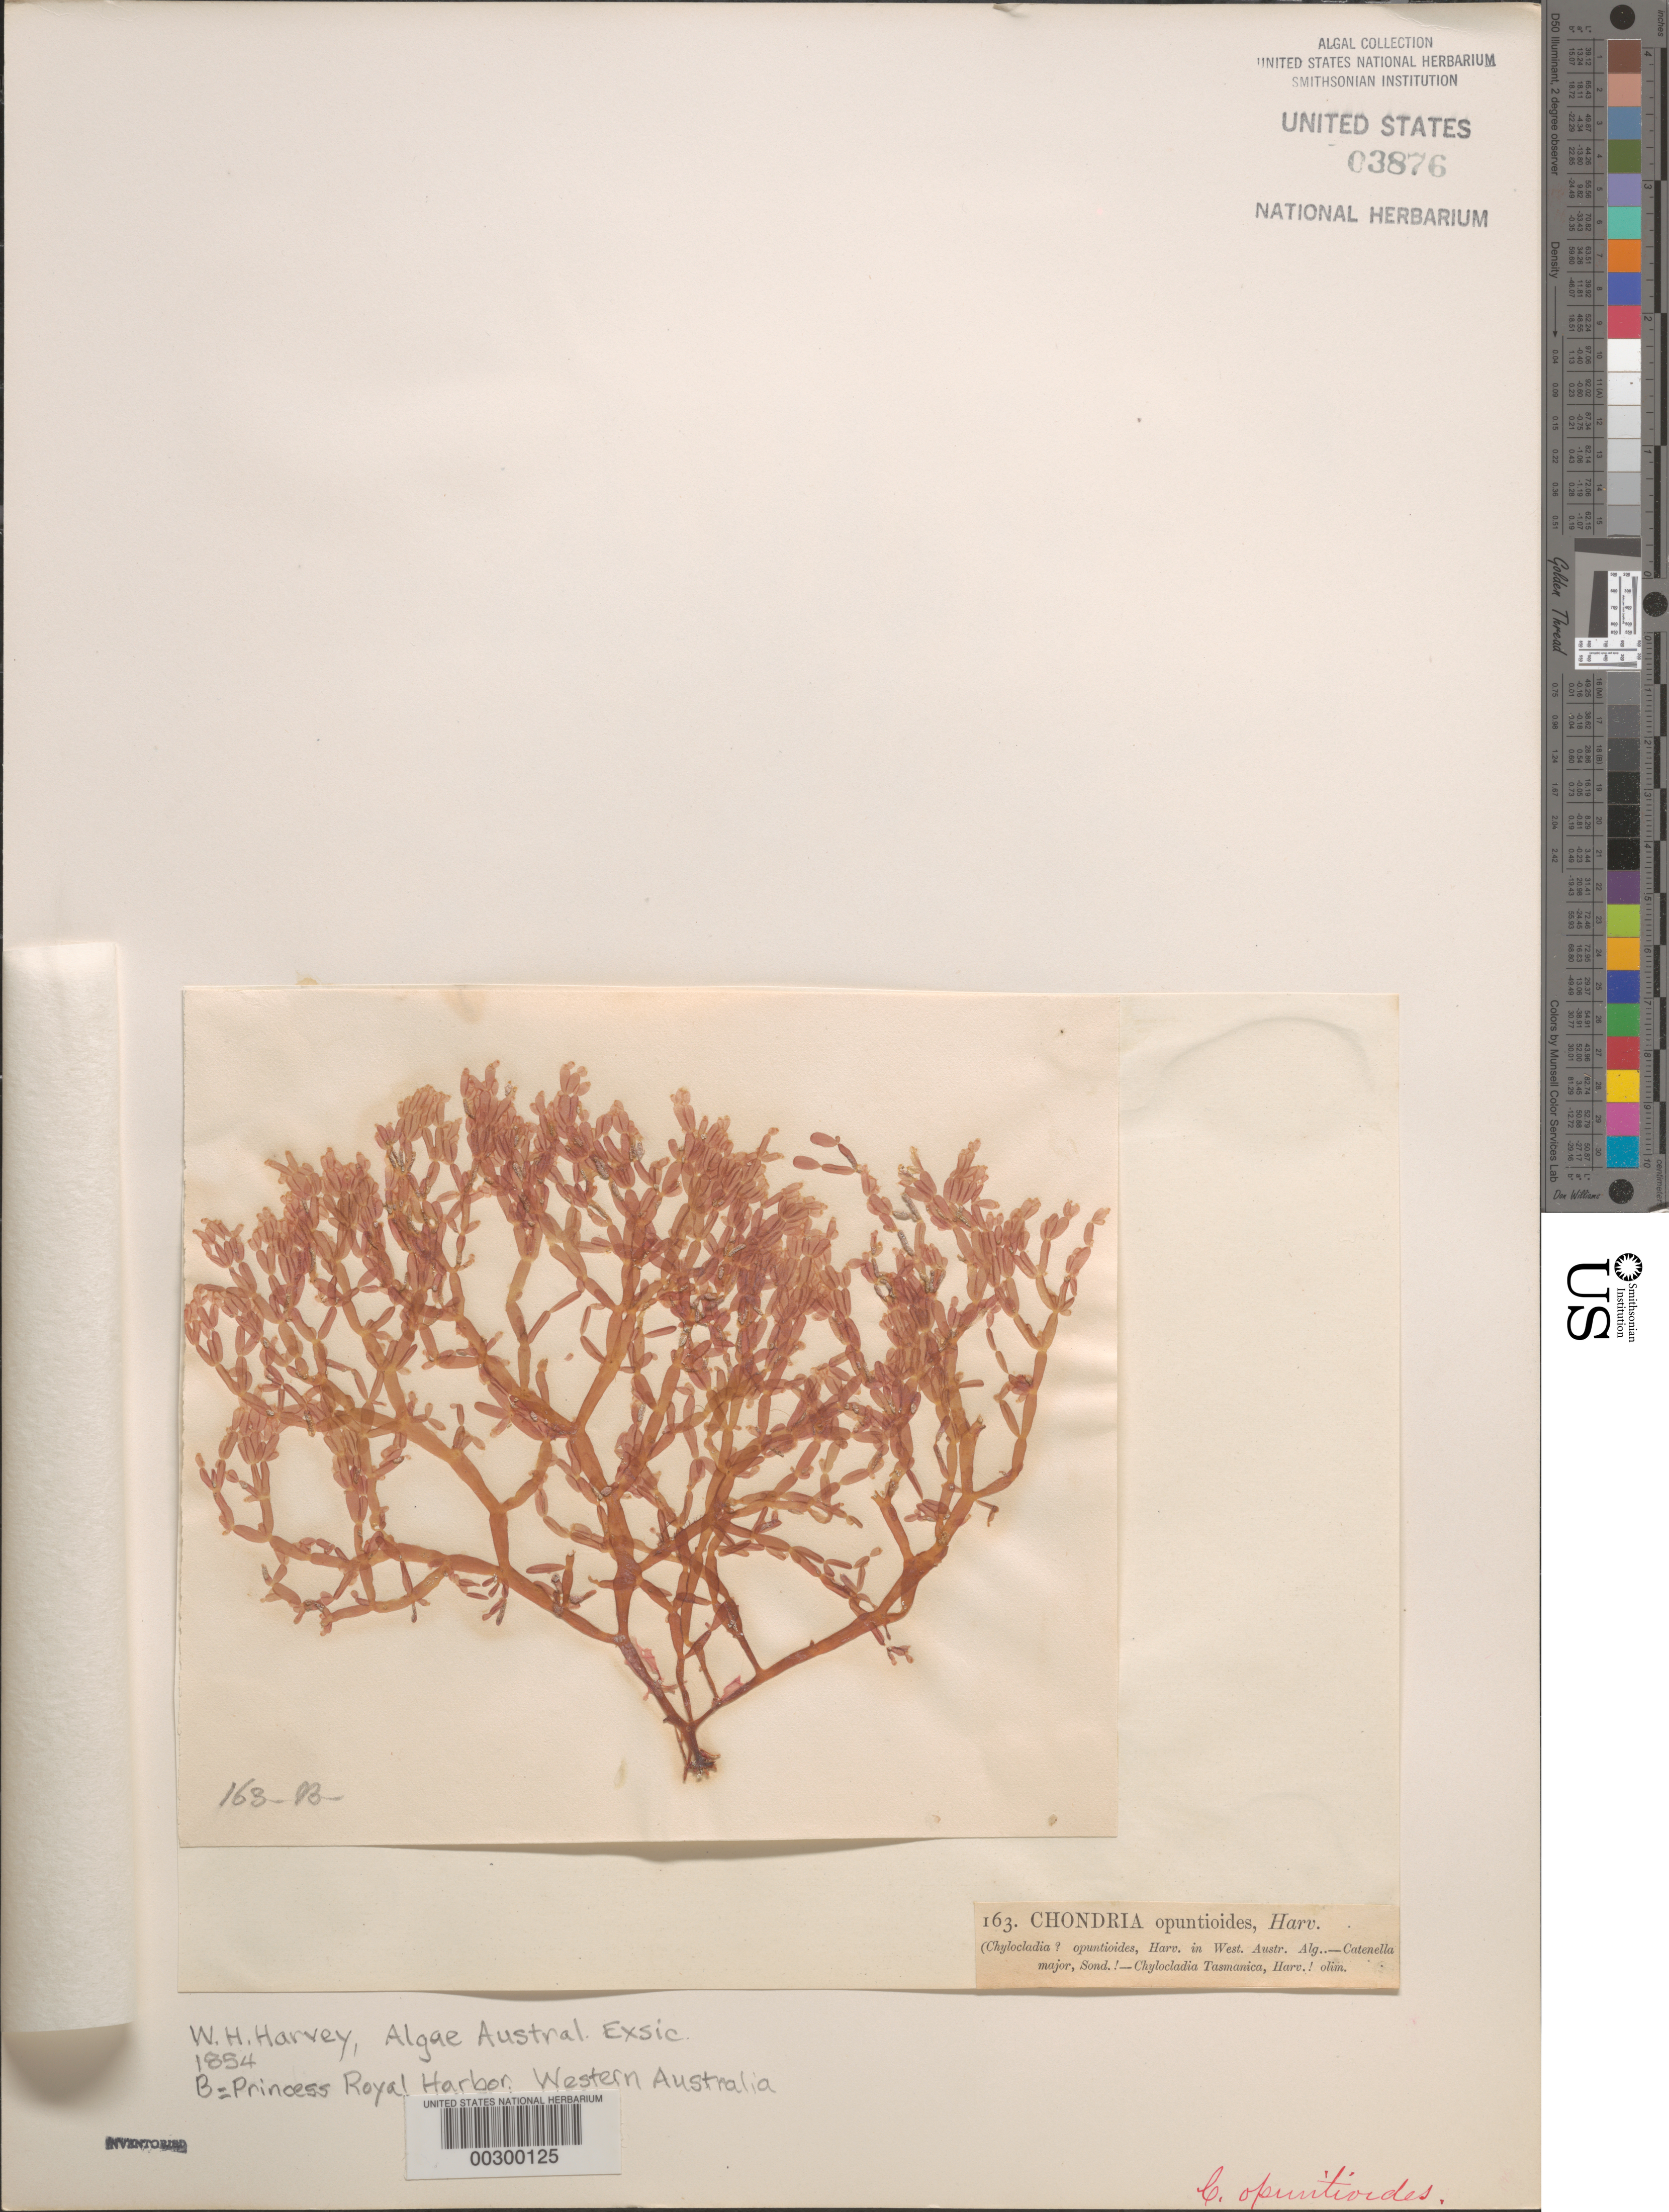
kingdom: Plantae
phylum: Rhodophyta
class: Florideophyceae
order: Ceramiales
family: Rhodomelaceae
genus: Coeloclonium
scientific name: Coeloclonium opuntioides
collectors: W. Harvey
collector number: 163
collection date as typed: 1854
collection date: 1854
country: Australia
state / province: Western Australia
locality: Princess Royal Harbor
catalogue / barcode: US 3876